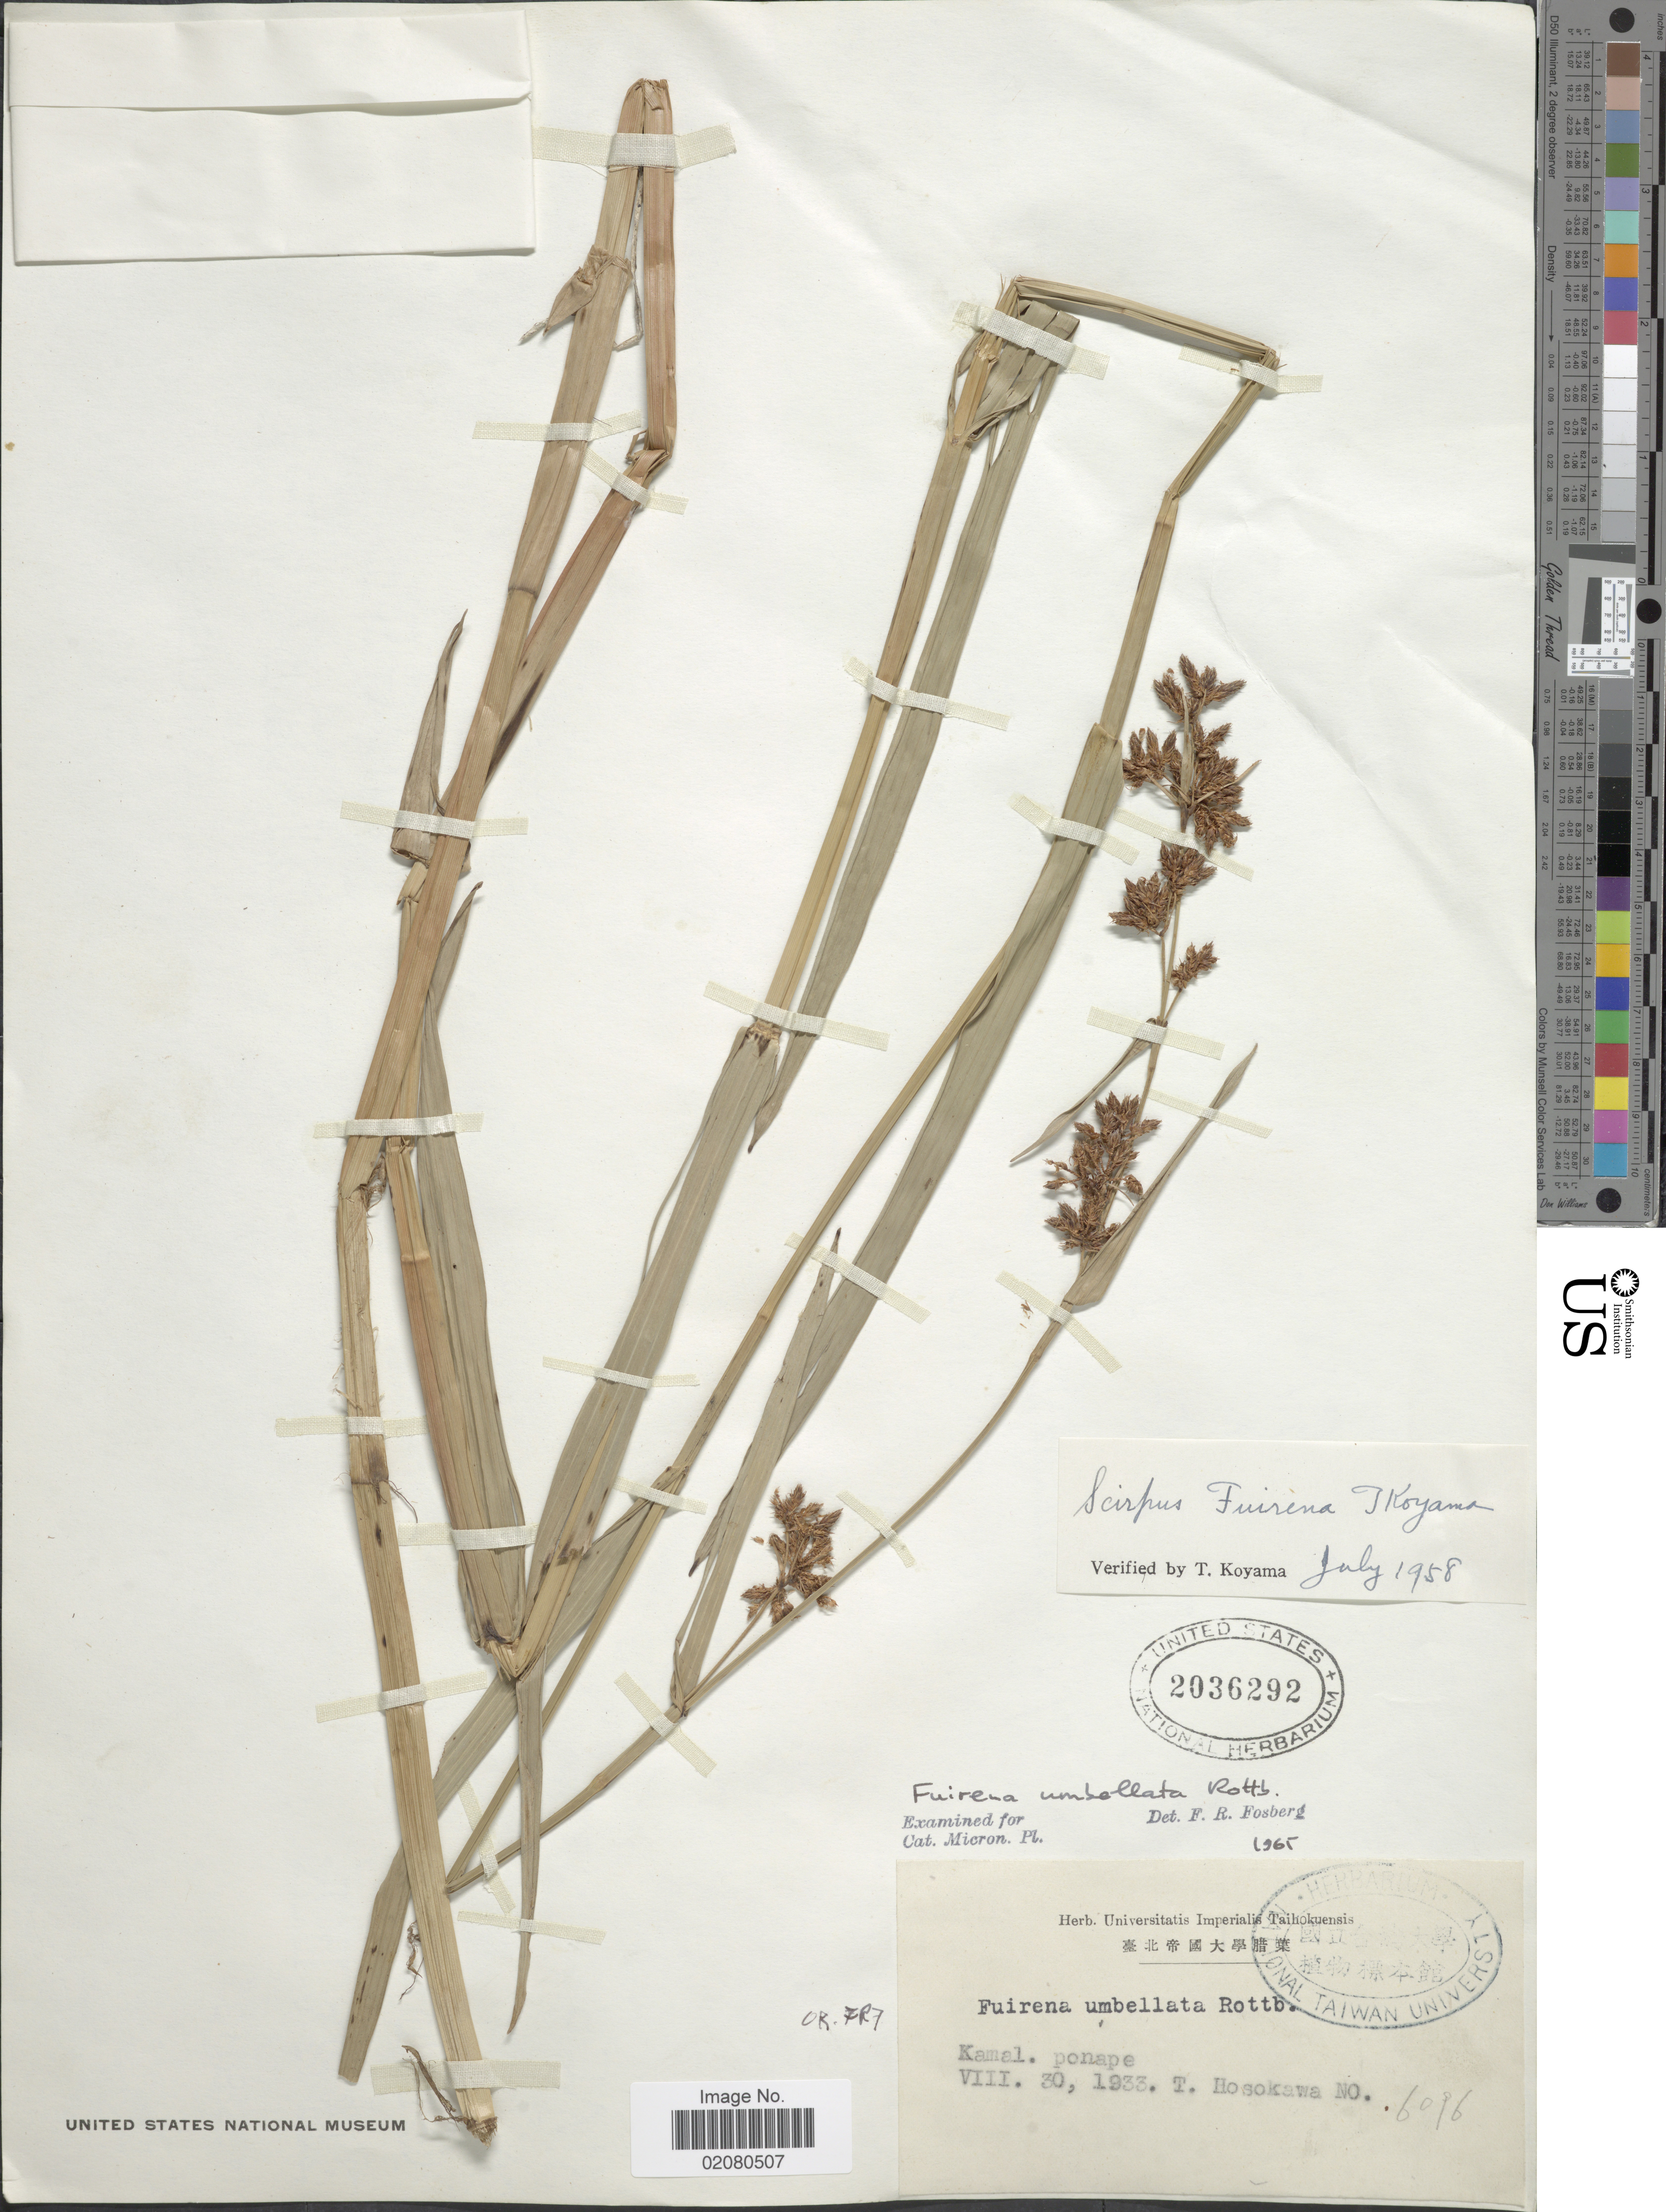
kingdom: Plantae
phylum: Tracheophyta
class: Liliopsida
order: Poales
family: Cyperaceae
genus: Fuirena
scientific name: Fuirena umbellata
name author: Rottb.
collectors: T. Hosokawa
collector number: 6016*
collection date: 1933-08-30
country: Micronesia, Federated States of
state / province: Pohnpei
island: Pohnpei [Ponape]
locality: Kamal, Ponape.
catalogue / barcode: US 2036292